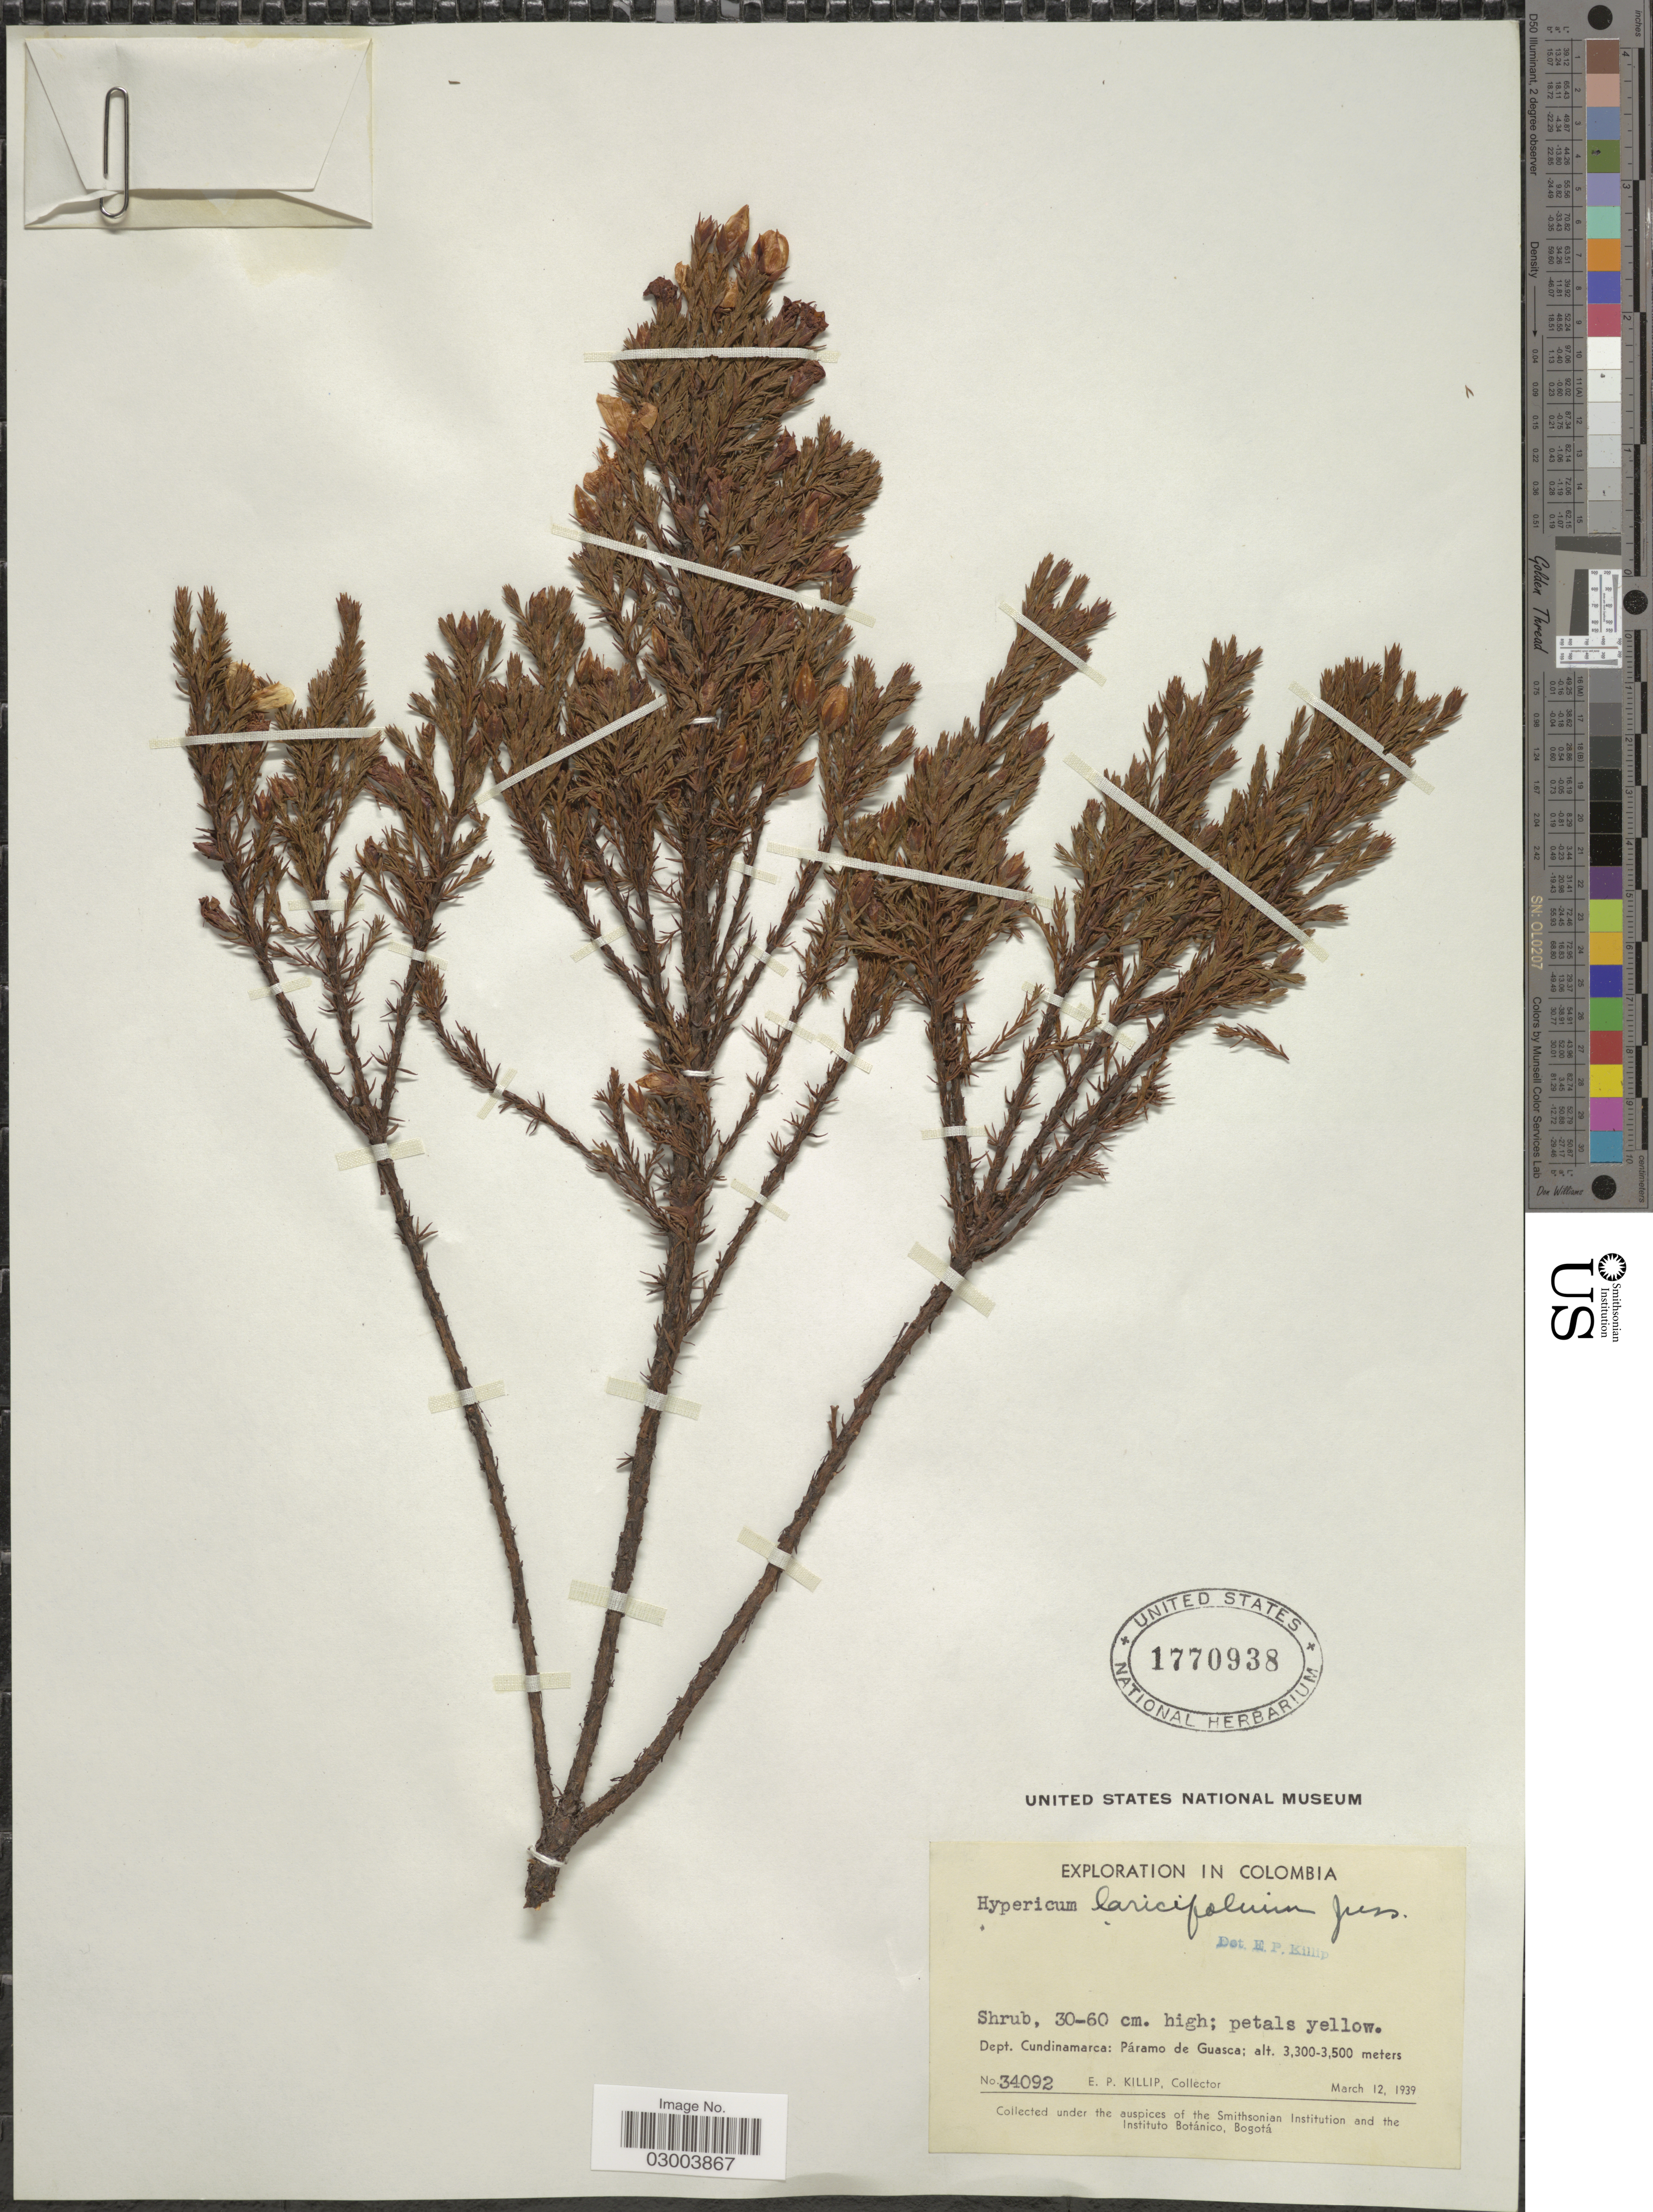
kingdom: Plantae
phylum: Tracheophyta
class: Magnoliopsida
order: Malpighiales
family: Hypericaceae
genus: Hypericum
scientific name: Hypericum laricifolium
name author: Juss.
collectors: E. P. Killip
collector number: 34092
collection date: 1939-03-12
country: Colombia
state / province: Cundinamarca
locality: Páramo de Guasca.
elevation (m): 3300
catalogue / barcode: US 1770938